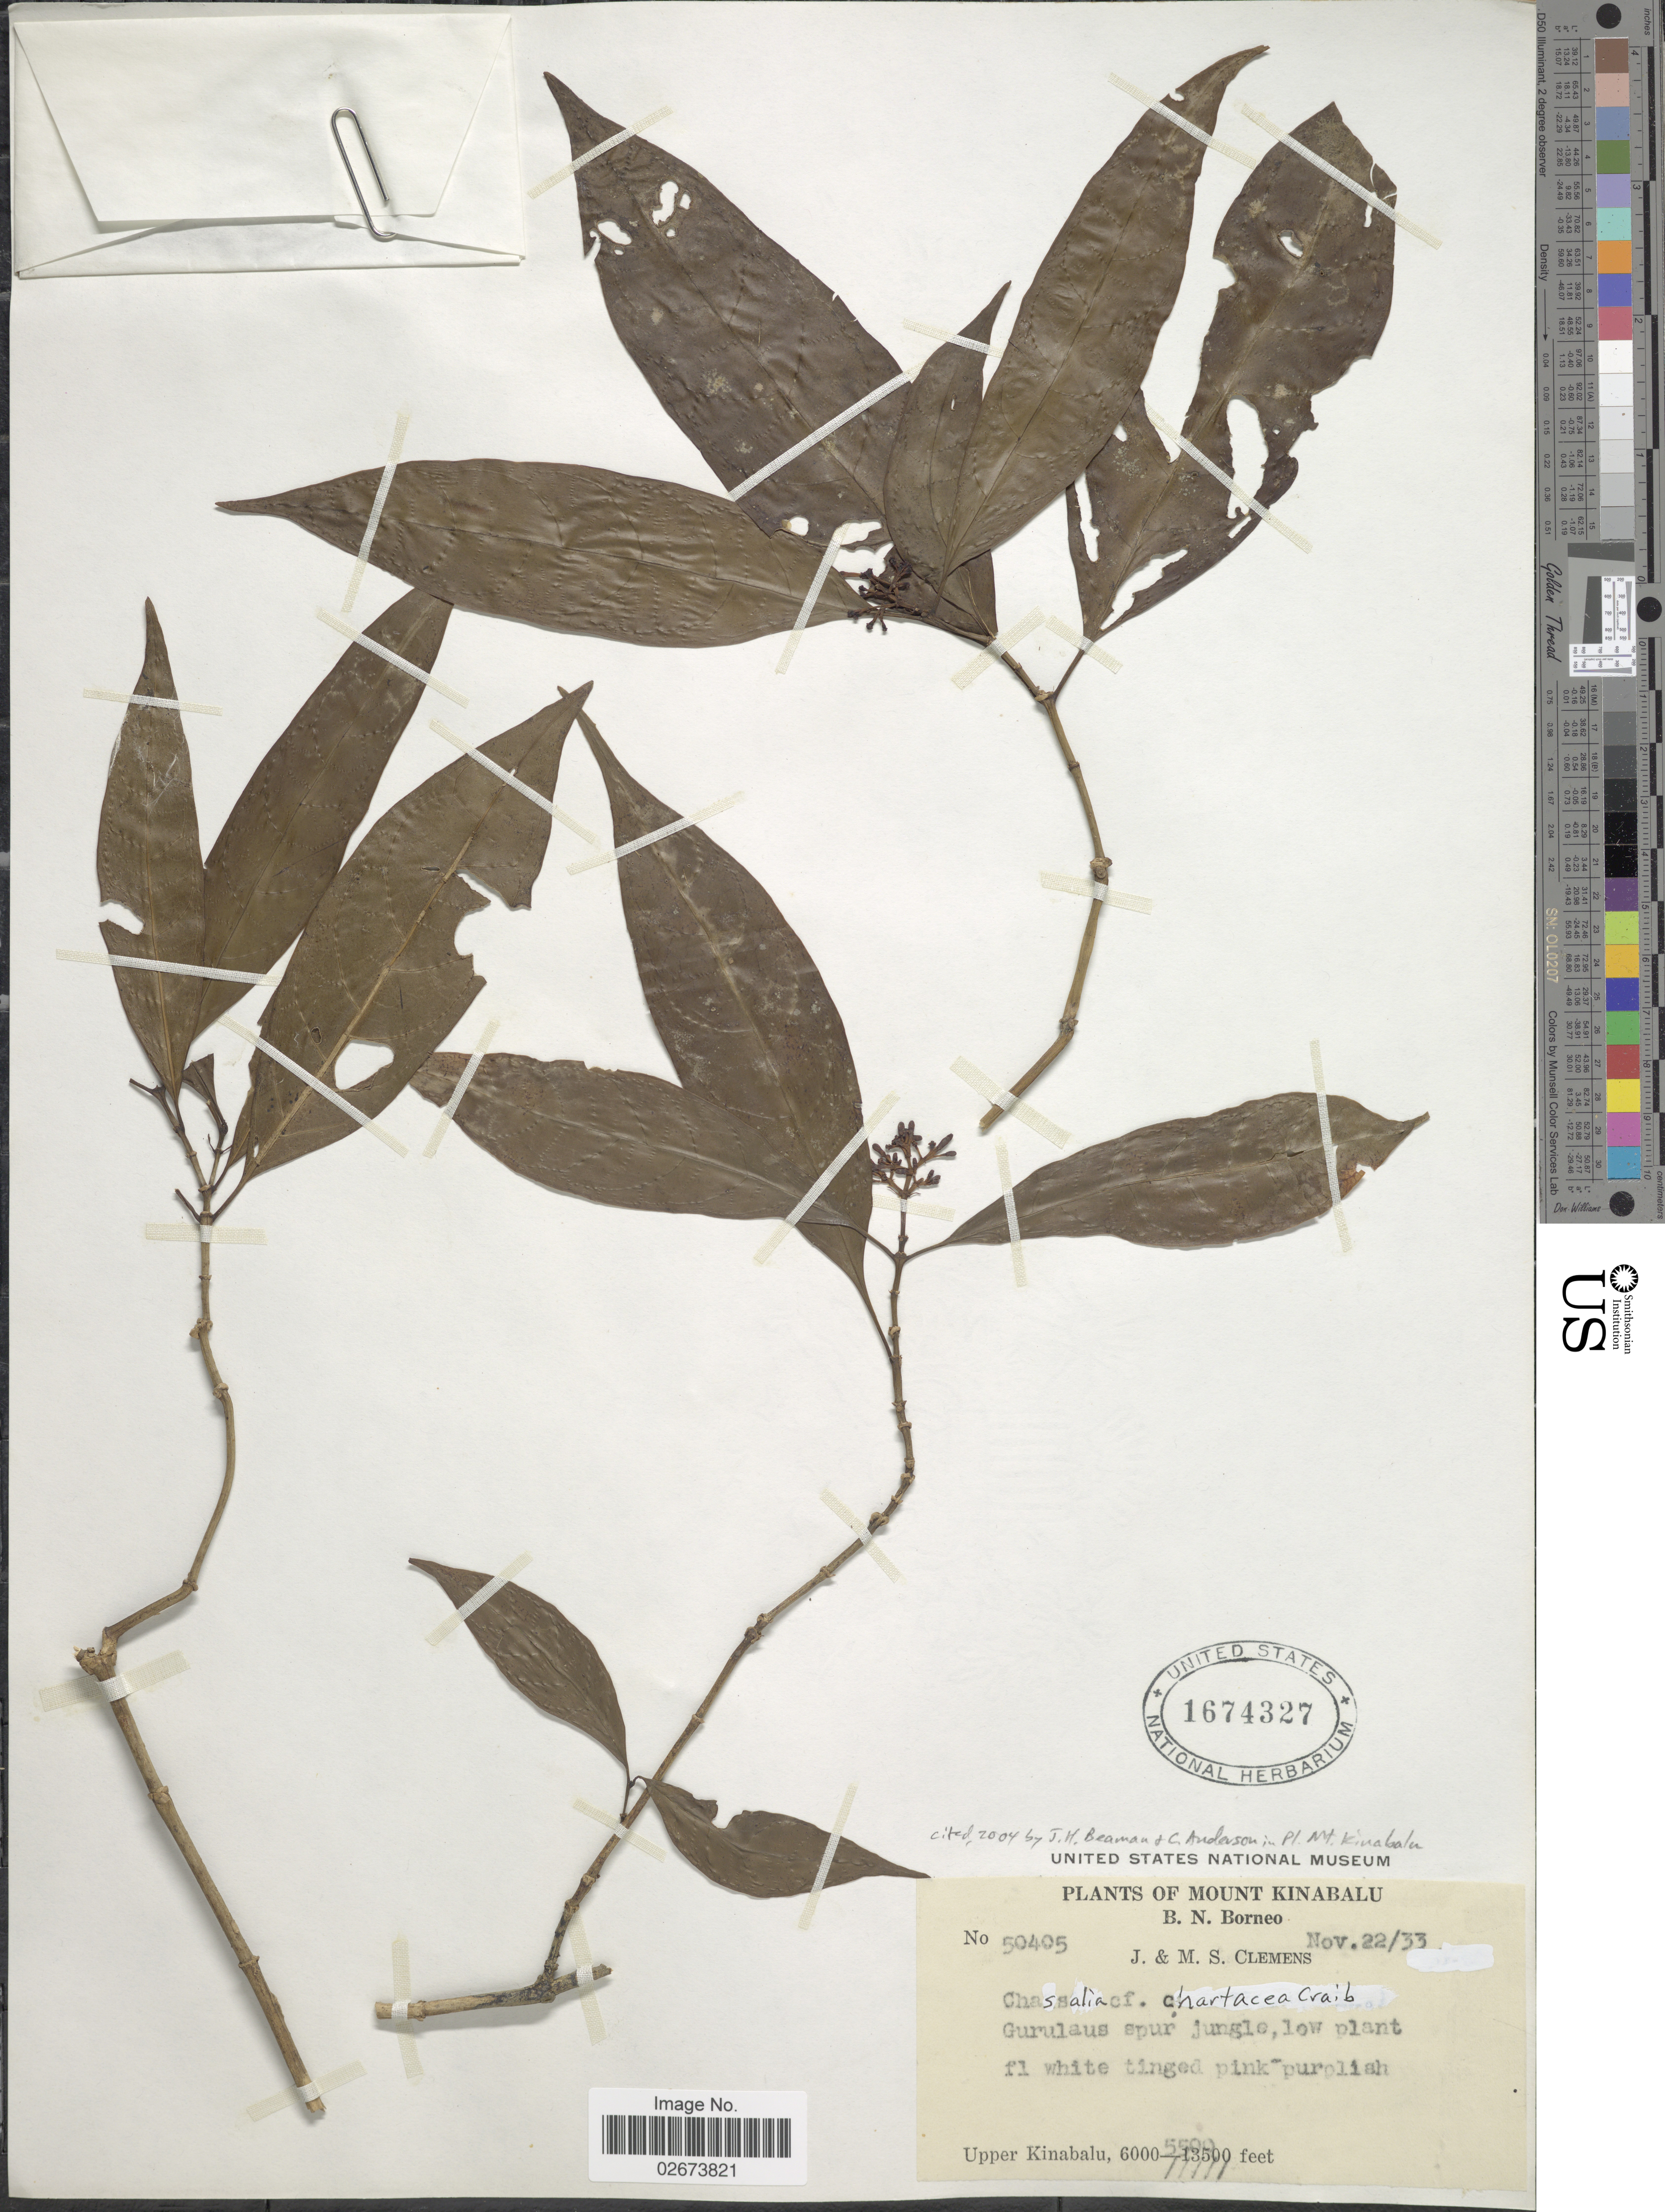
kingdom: Plantae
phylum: Tracheophyta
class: Magnoliopsida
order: Gentianales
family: Rubiaceae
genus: Chassalia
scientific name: Chassalia chartacea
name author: Craib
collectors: J. Clemens & M. S. Clemens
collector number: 50405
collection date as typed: Transcribed d/m/y: 22/11/33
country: Malaysia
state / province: Sabah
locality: Mount Kinabalu, B.N. Borneo, Upper Kinabalu.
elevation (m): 1676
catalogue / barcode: US 1674327